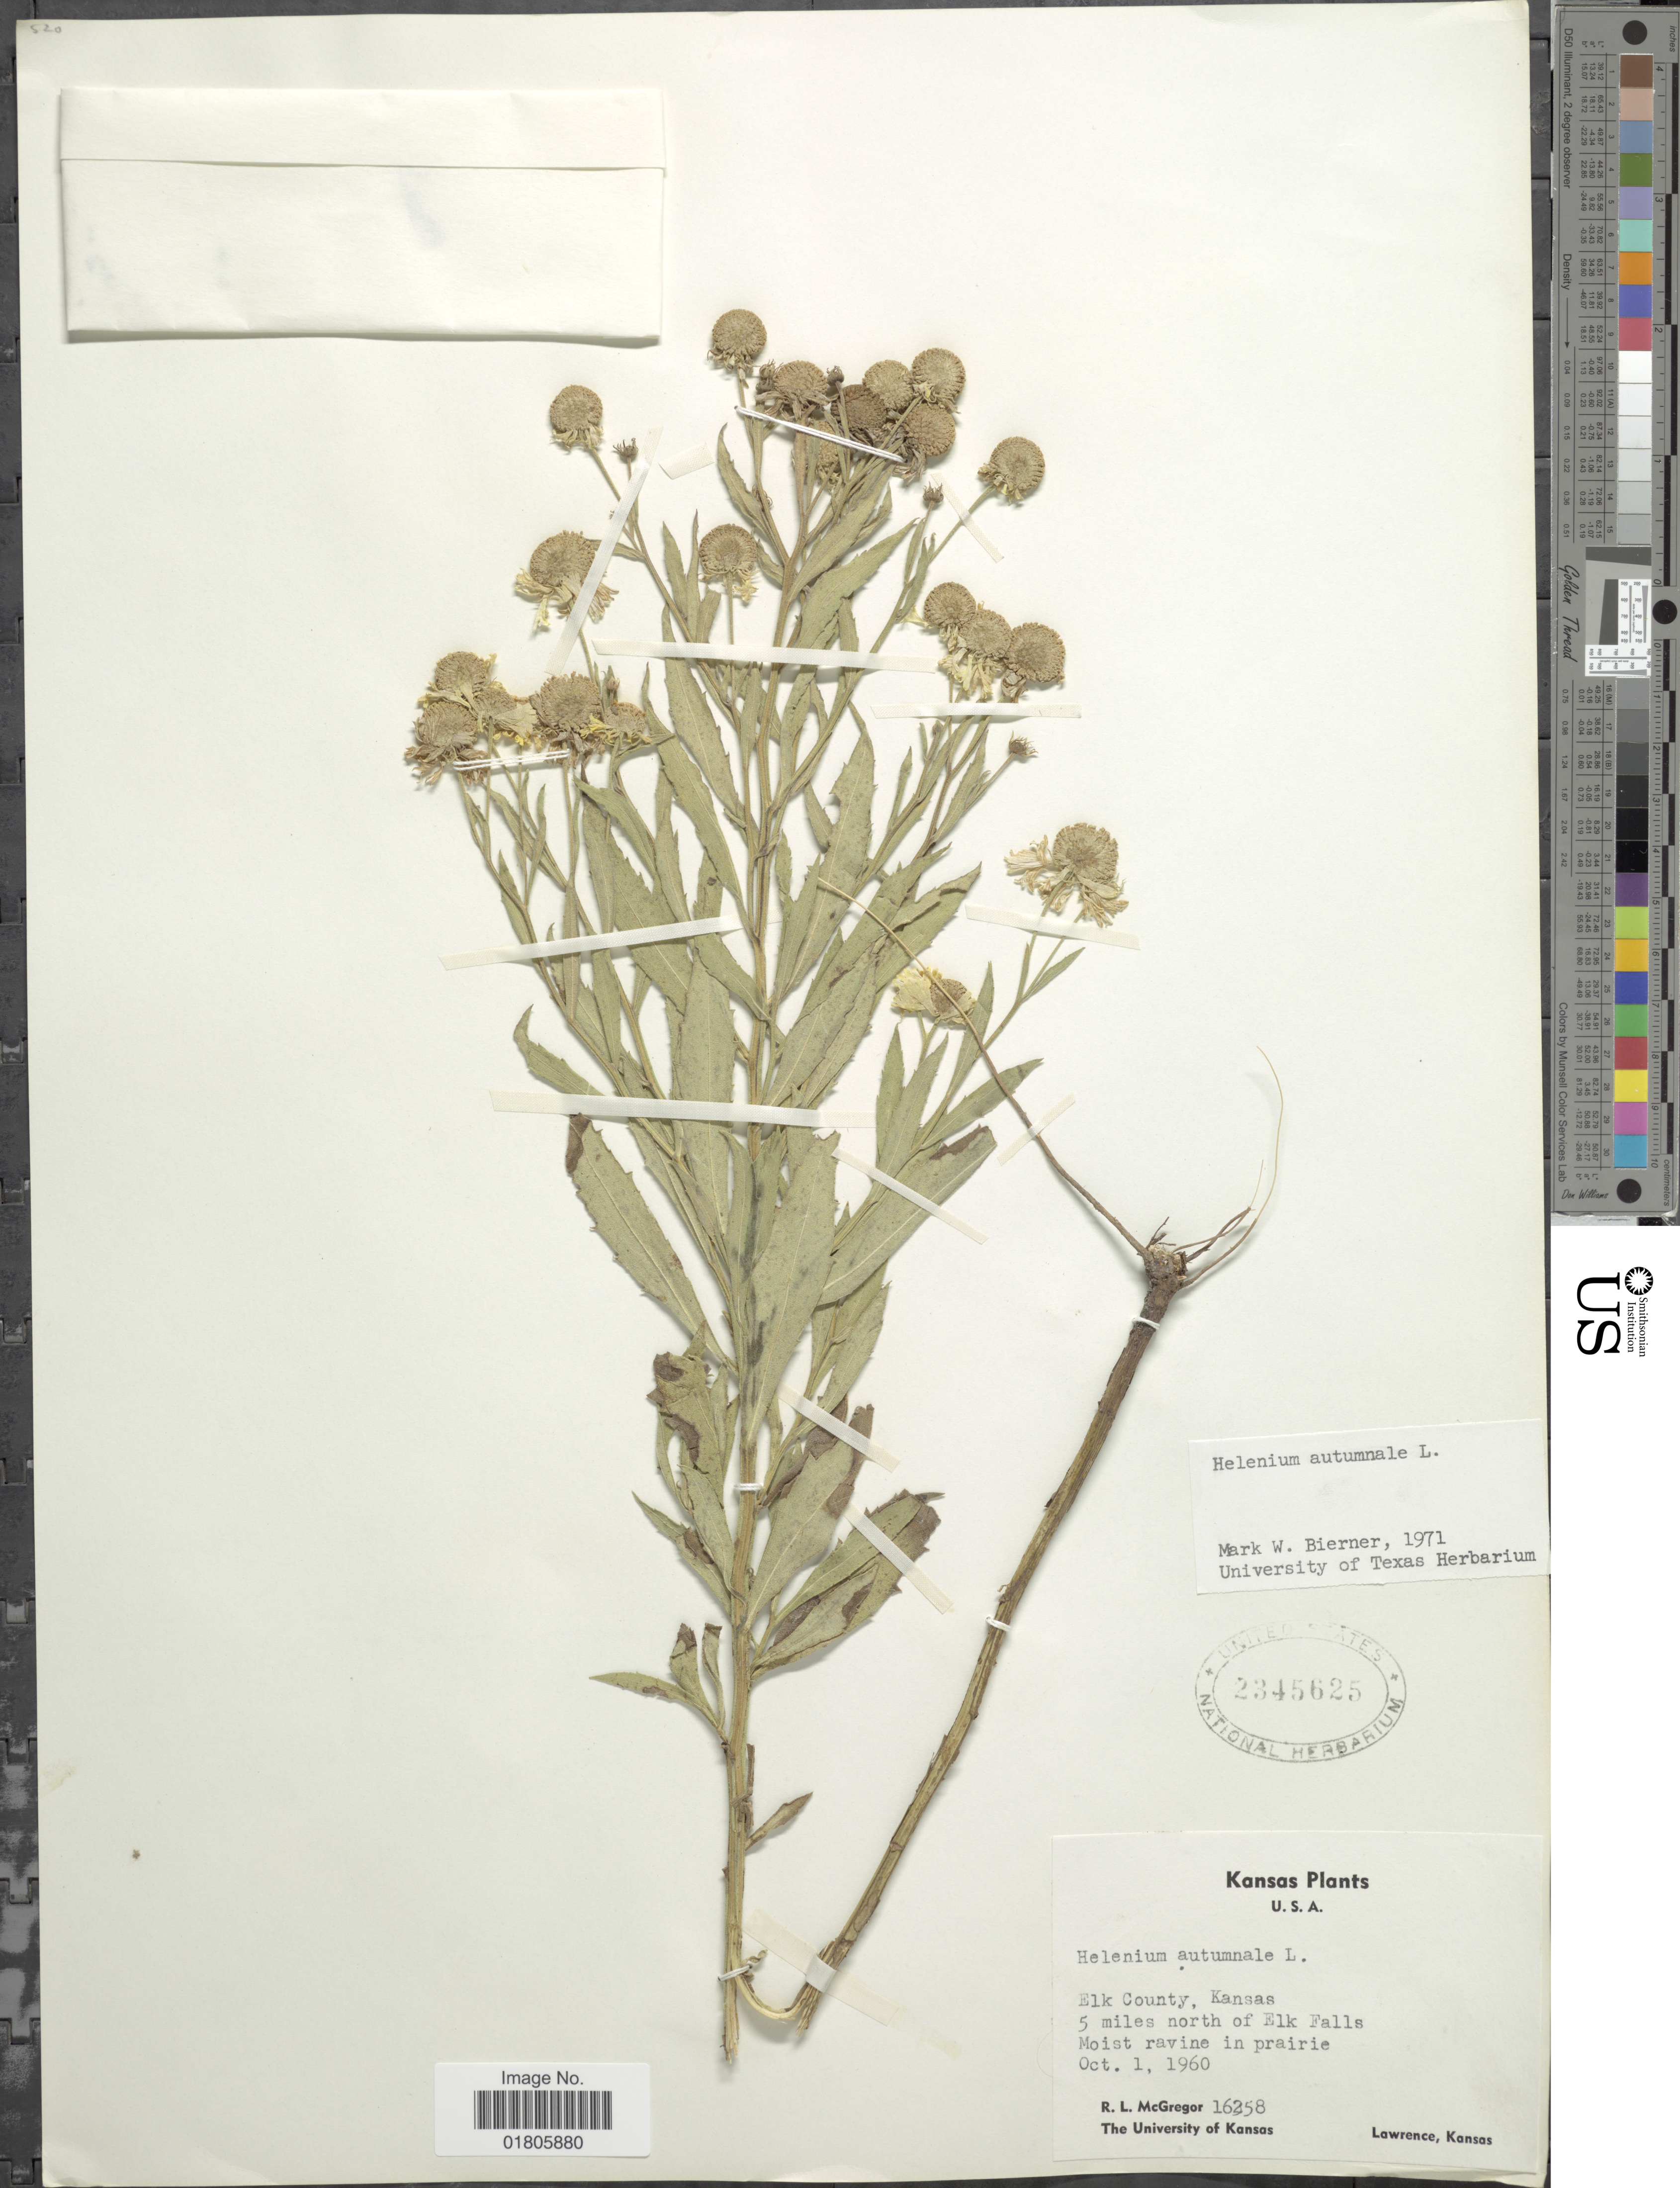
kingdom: Plantae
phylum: Tracheophyta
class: Magnoliopsida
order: Asterales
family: Asteraceae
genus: Helenium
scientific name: Helenium autumnale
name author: L.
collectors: R. McGregor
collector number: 16258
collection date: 1960-10-01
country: United States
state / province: Kansas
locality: Elk County,kansas, 5 miles north of Elk Falls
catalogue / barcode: US 2345625